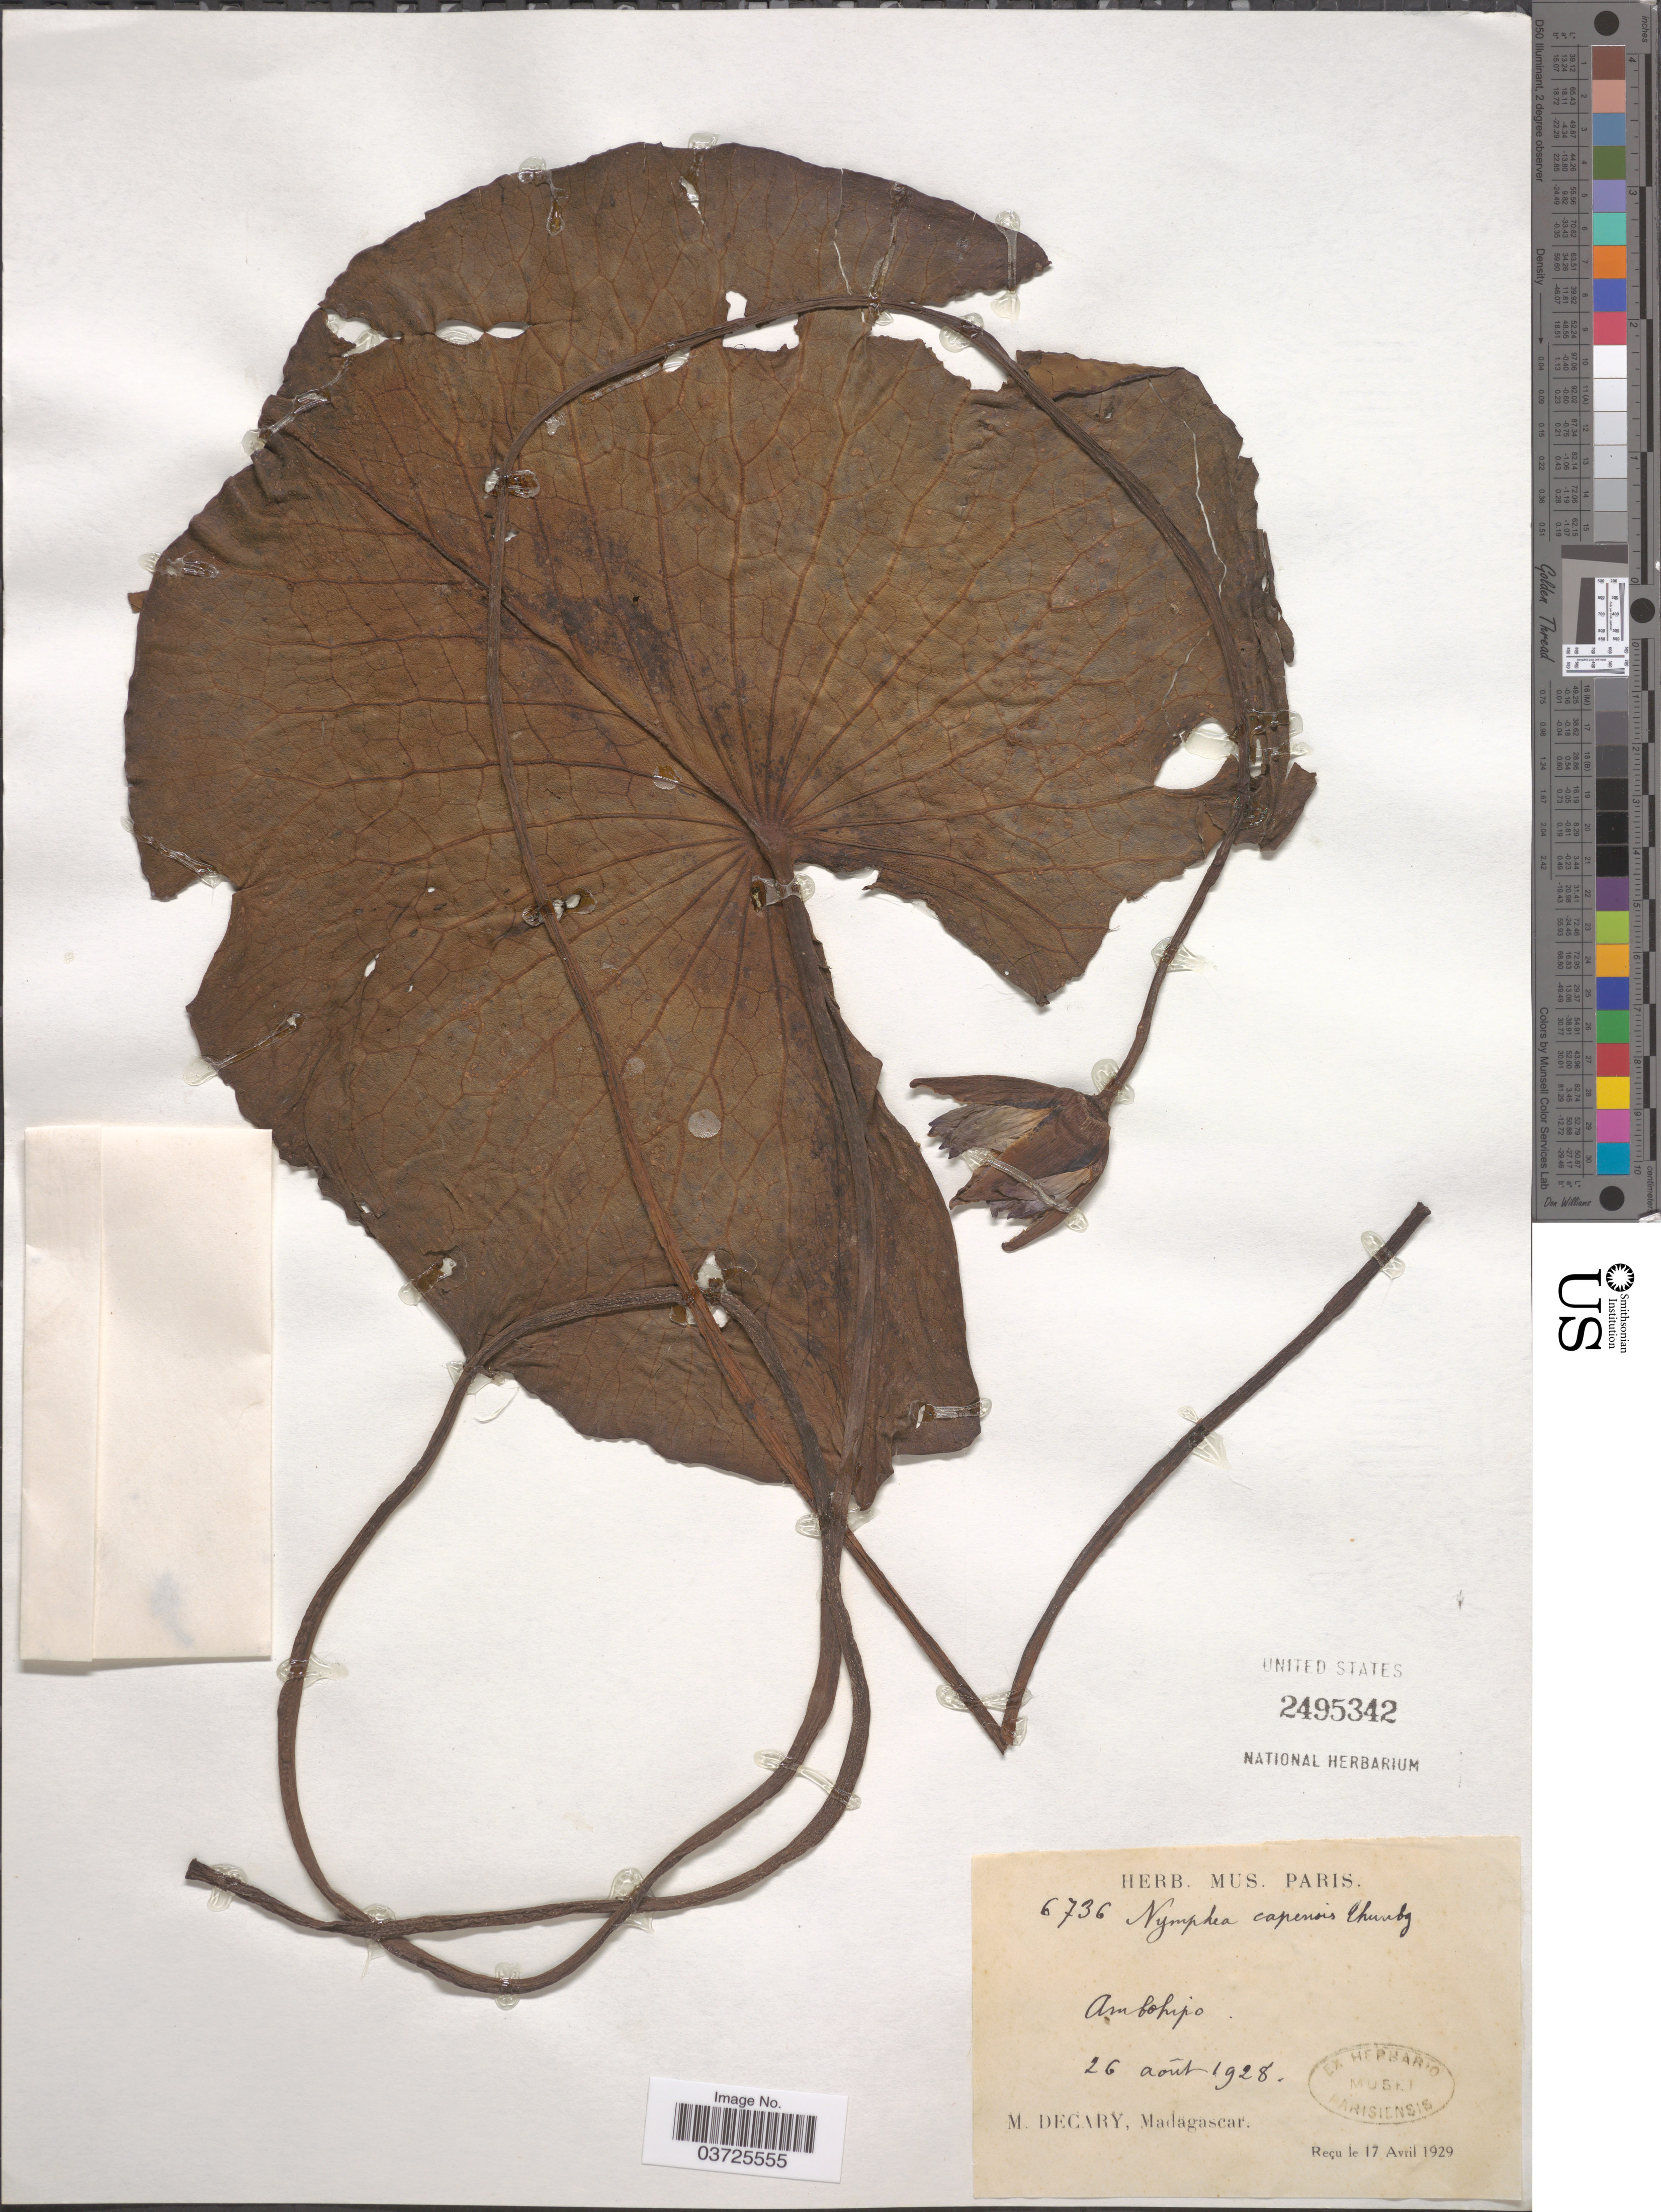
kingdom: Plantae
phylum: Tracheophyta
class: Magnoliopsida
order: Nymphaeales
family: Nymphaeaceae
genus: Nymphaea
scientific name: Nymphaea capensis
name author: Thunb.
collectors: R. Decary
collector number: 6736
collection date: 1928-08-26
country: Madagascar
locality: Ambohipo.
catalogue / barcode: US 2495342